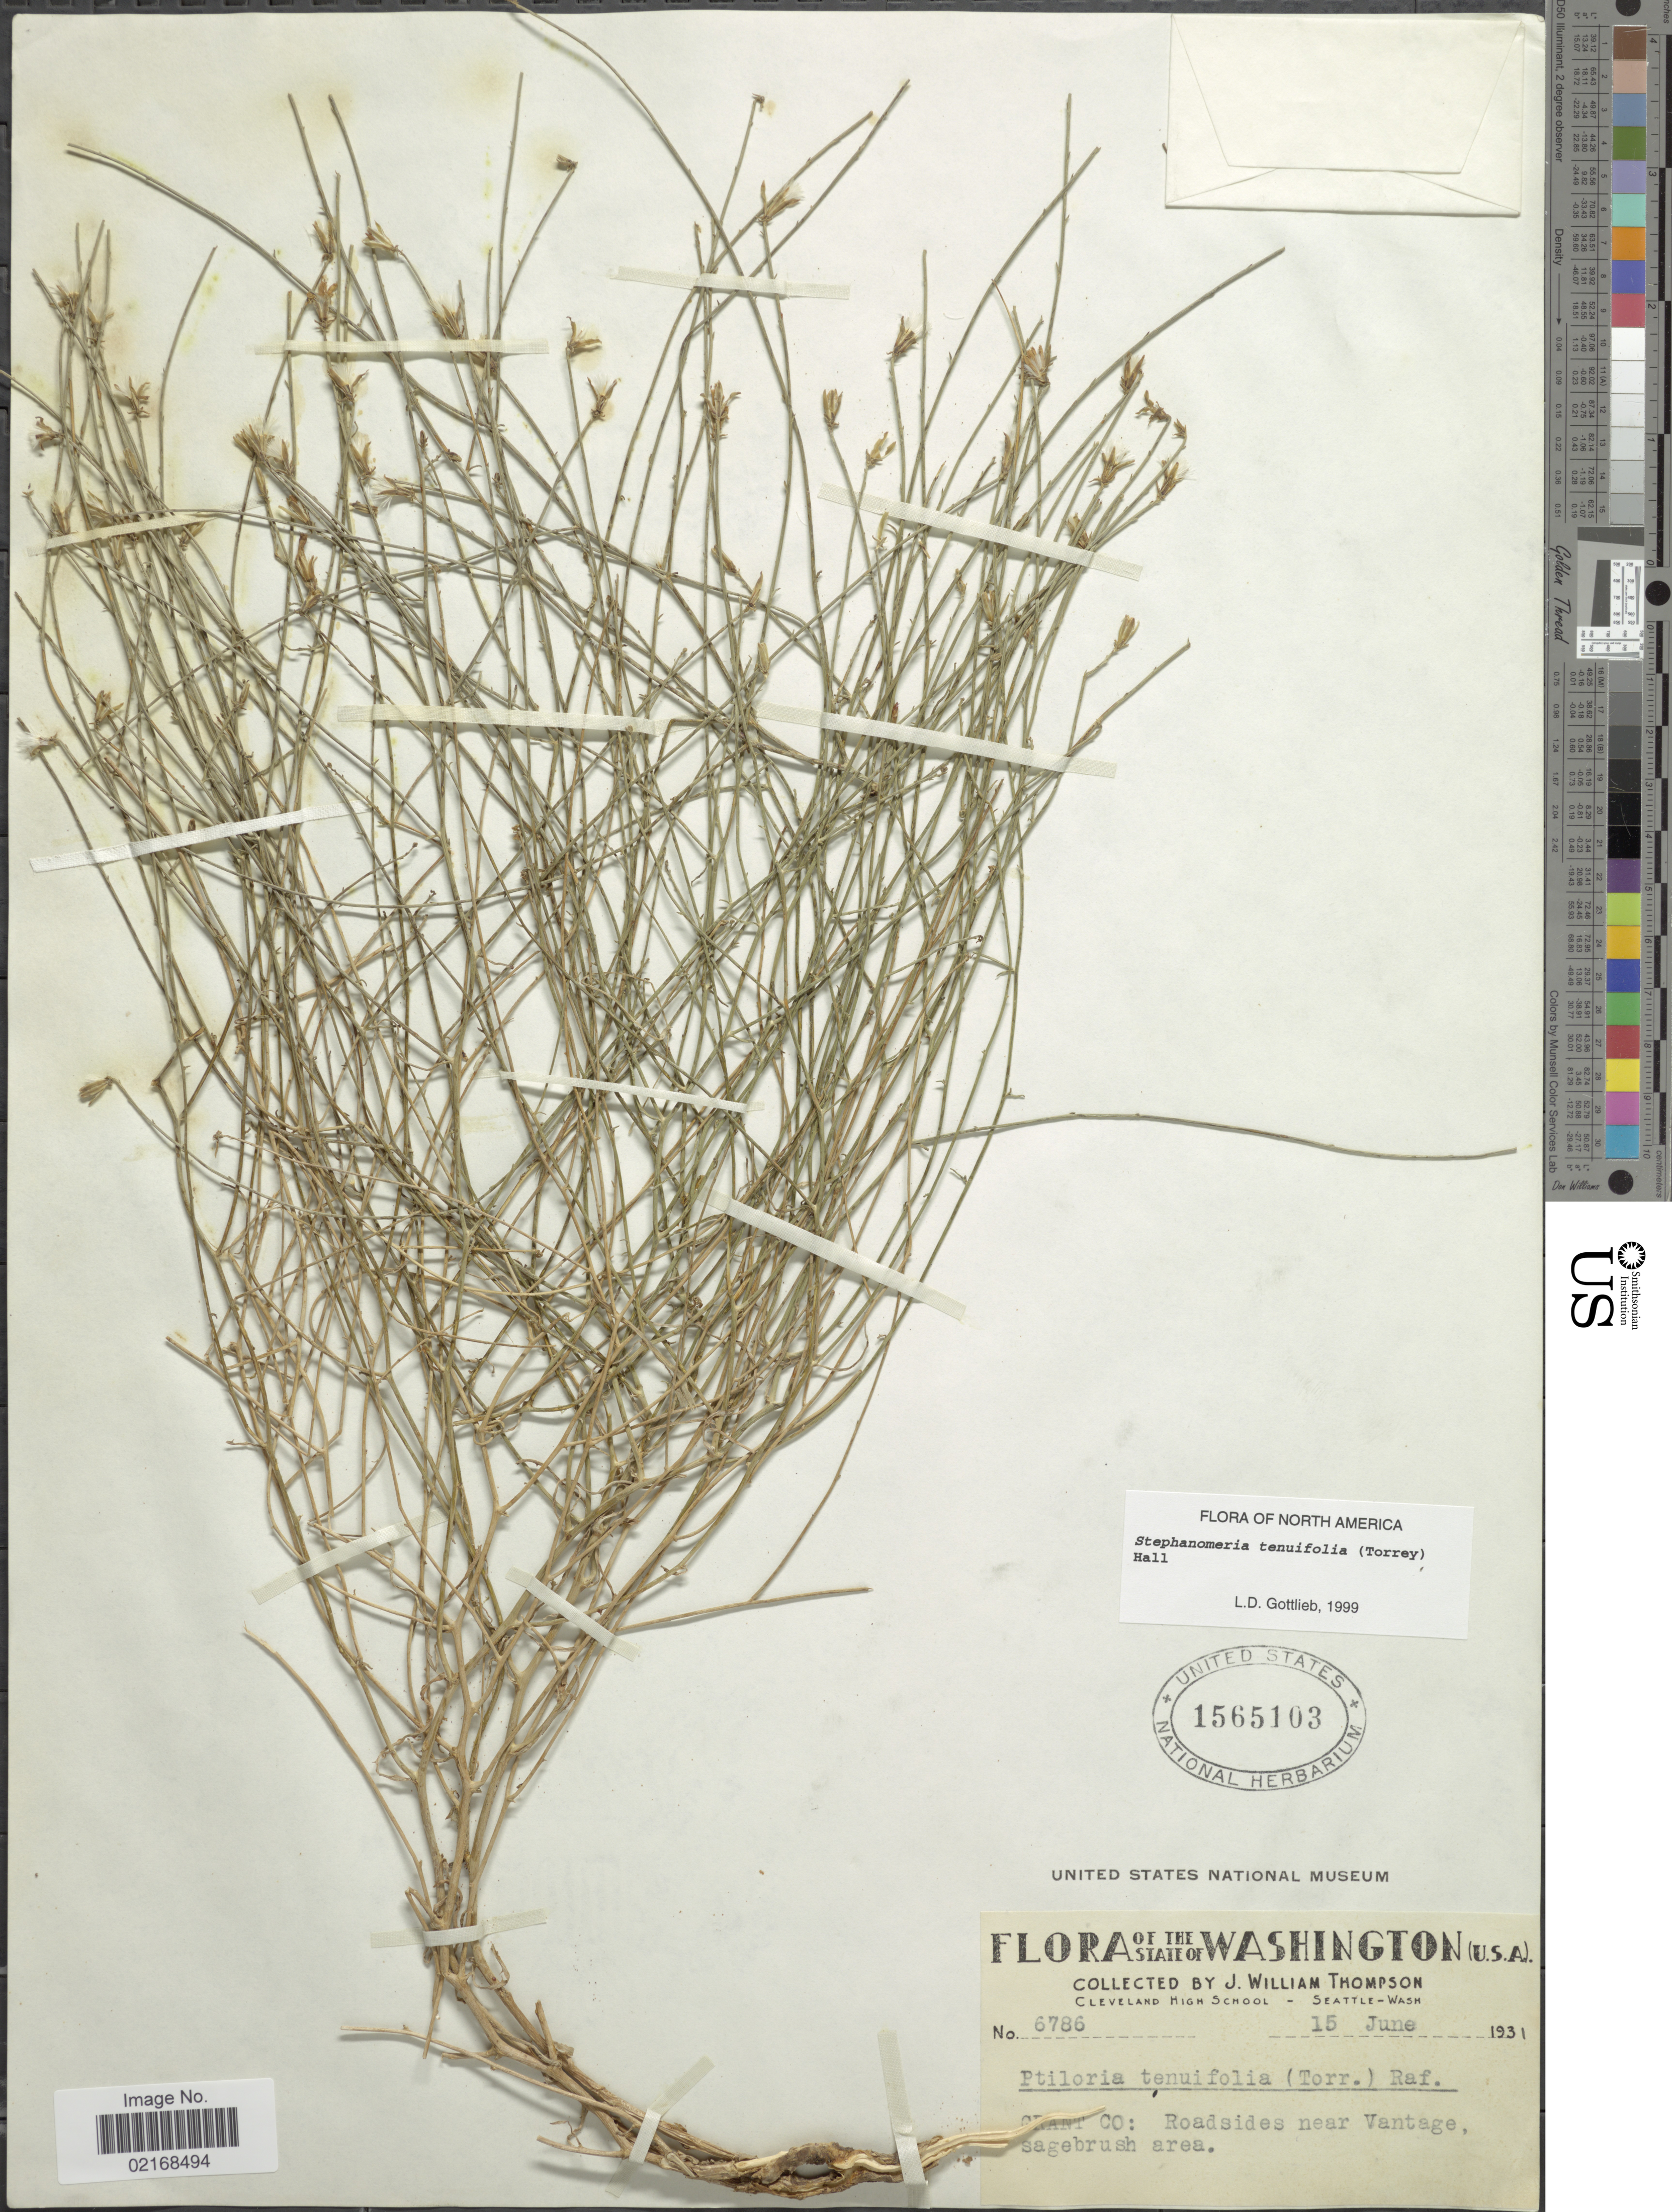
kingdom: Plantae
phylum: Tracheophyta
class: Magnoliopsida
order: Asterales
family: Asteraceae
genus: Stephanomeria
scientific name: Stephanomeria tenuifolia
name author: (Torr.) H.M. Hall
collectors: J. W. Thompson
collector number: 6786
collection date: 1931-06-15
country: United States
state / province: Washington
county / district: Grant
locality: The State of Washington, Grant Co.: Roadsides near Vantage, sagebrush area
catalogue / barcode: US 1565103